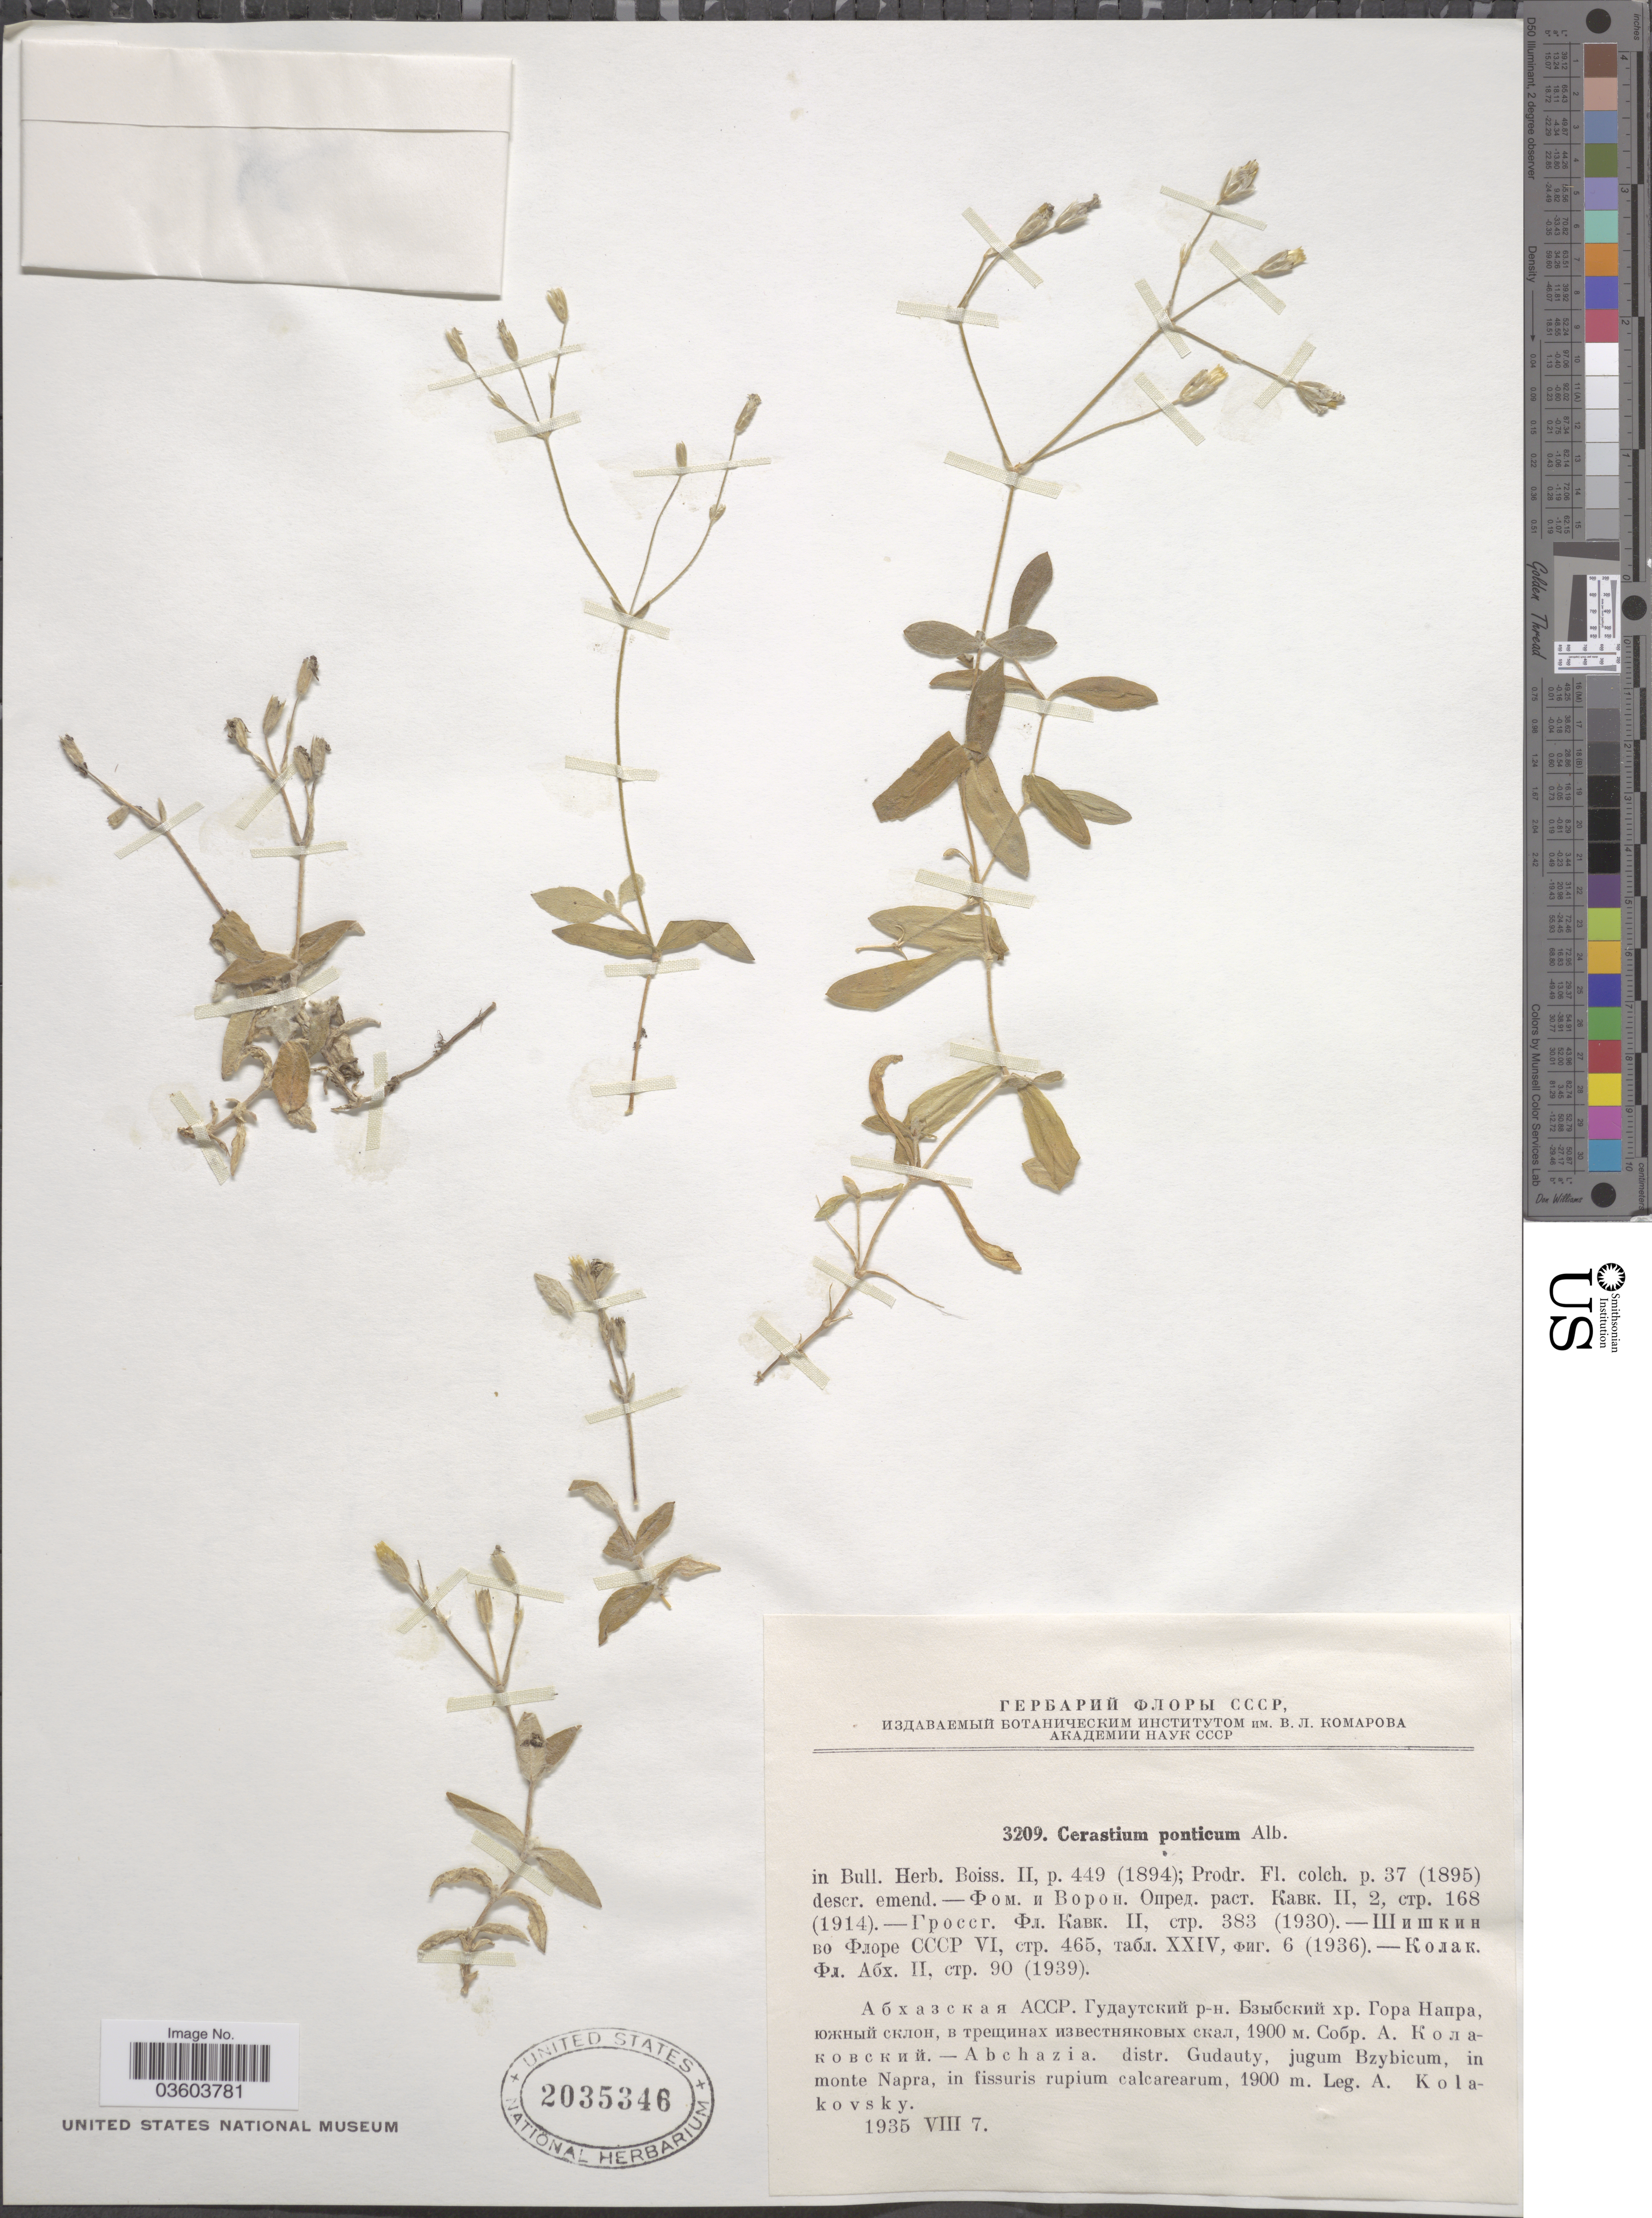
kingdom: Plantae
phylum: Tracheophyta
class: Magnoliopsida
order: Caryophyllales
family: Caryophyllaceae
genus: Cerastium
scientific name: Cerastium ponticum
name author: Albov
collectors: A. Kolakovsky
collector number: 3209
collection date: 1935-08-07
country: Georgia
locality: Abchazia, distr. Gudauty, jugum Bzybicum, in monte Napra, in fissuris rupium calcarearum.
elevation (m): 1900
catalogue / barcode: US 2035346